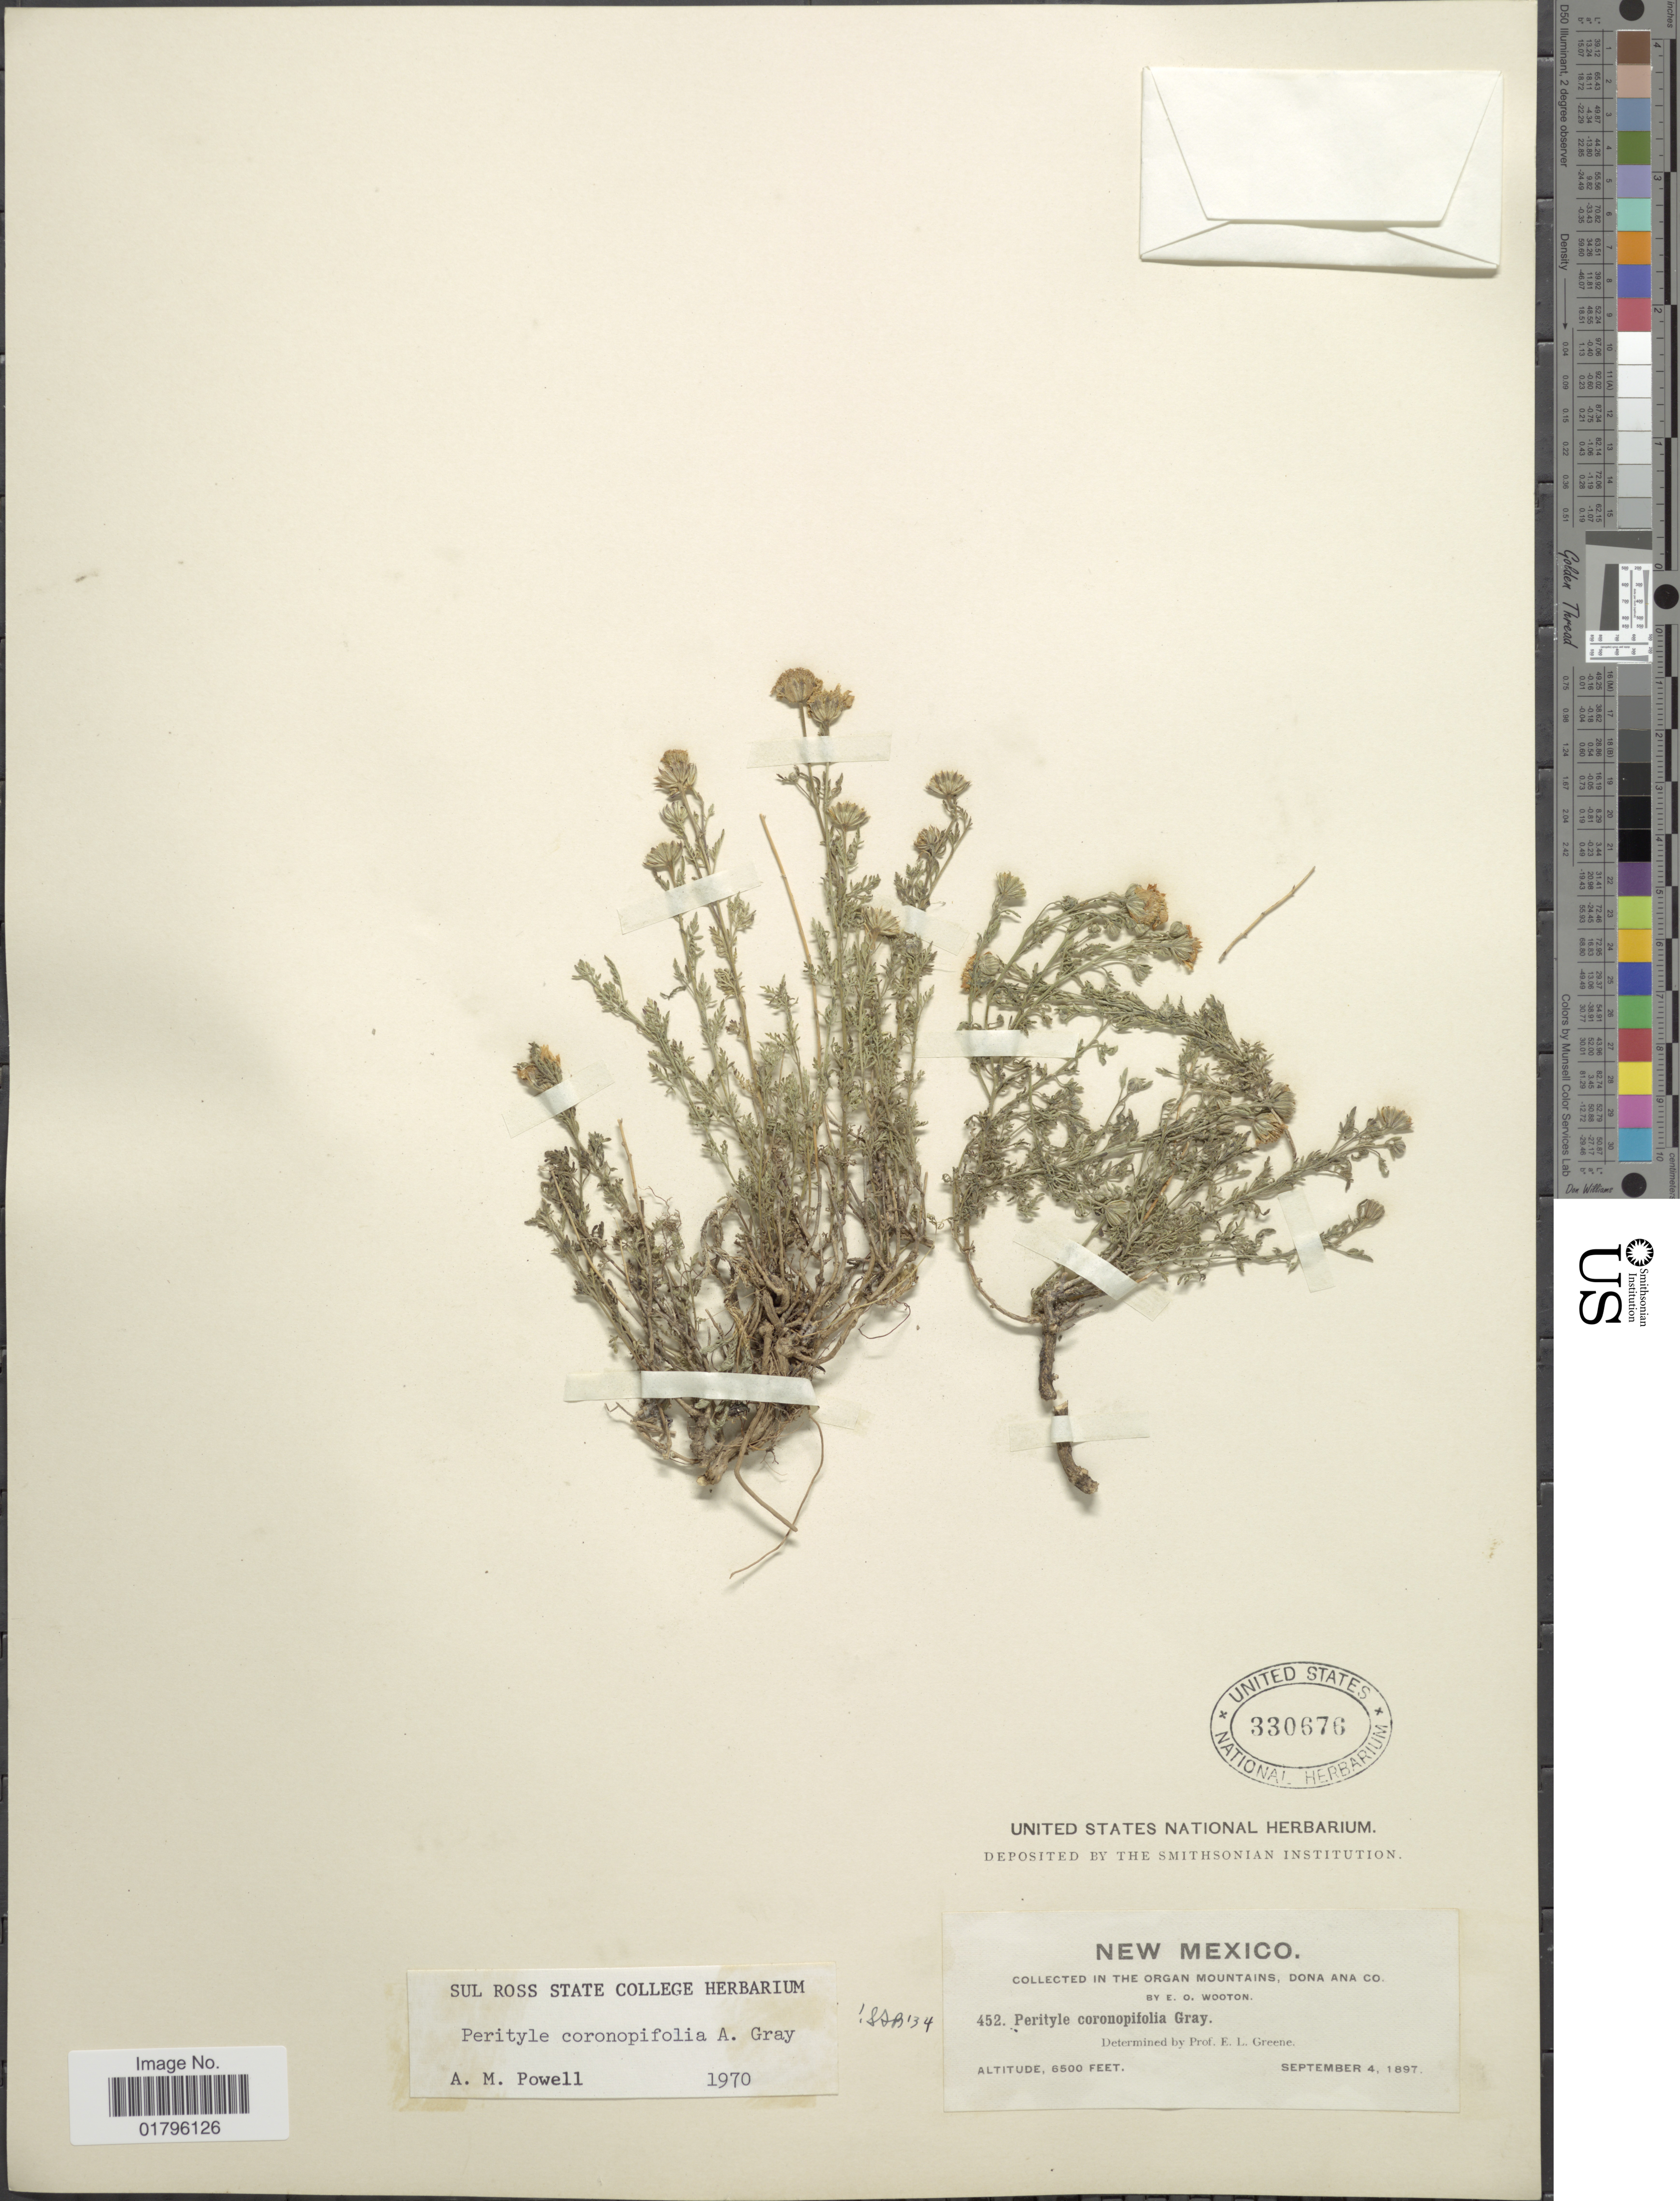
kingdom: Plantae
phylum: Tracheophyta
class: Magnoliopsida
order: Asterales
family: Asteraceae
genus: Perityle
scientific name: Perityle coronopifolia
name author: A. Gray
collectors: E. O. Wooton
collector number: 452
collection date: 1897-09-04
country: United States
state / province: New Mexico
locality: Organ Mountains, Dona Ana Co.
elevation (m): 1981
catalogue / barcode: US 330676